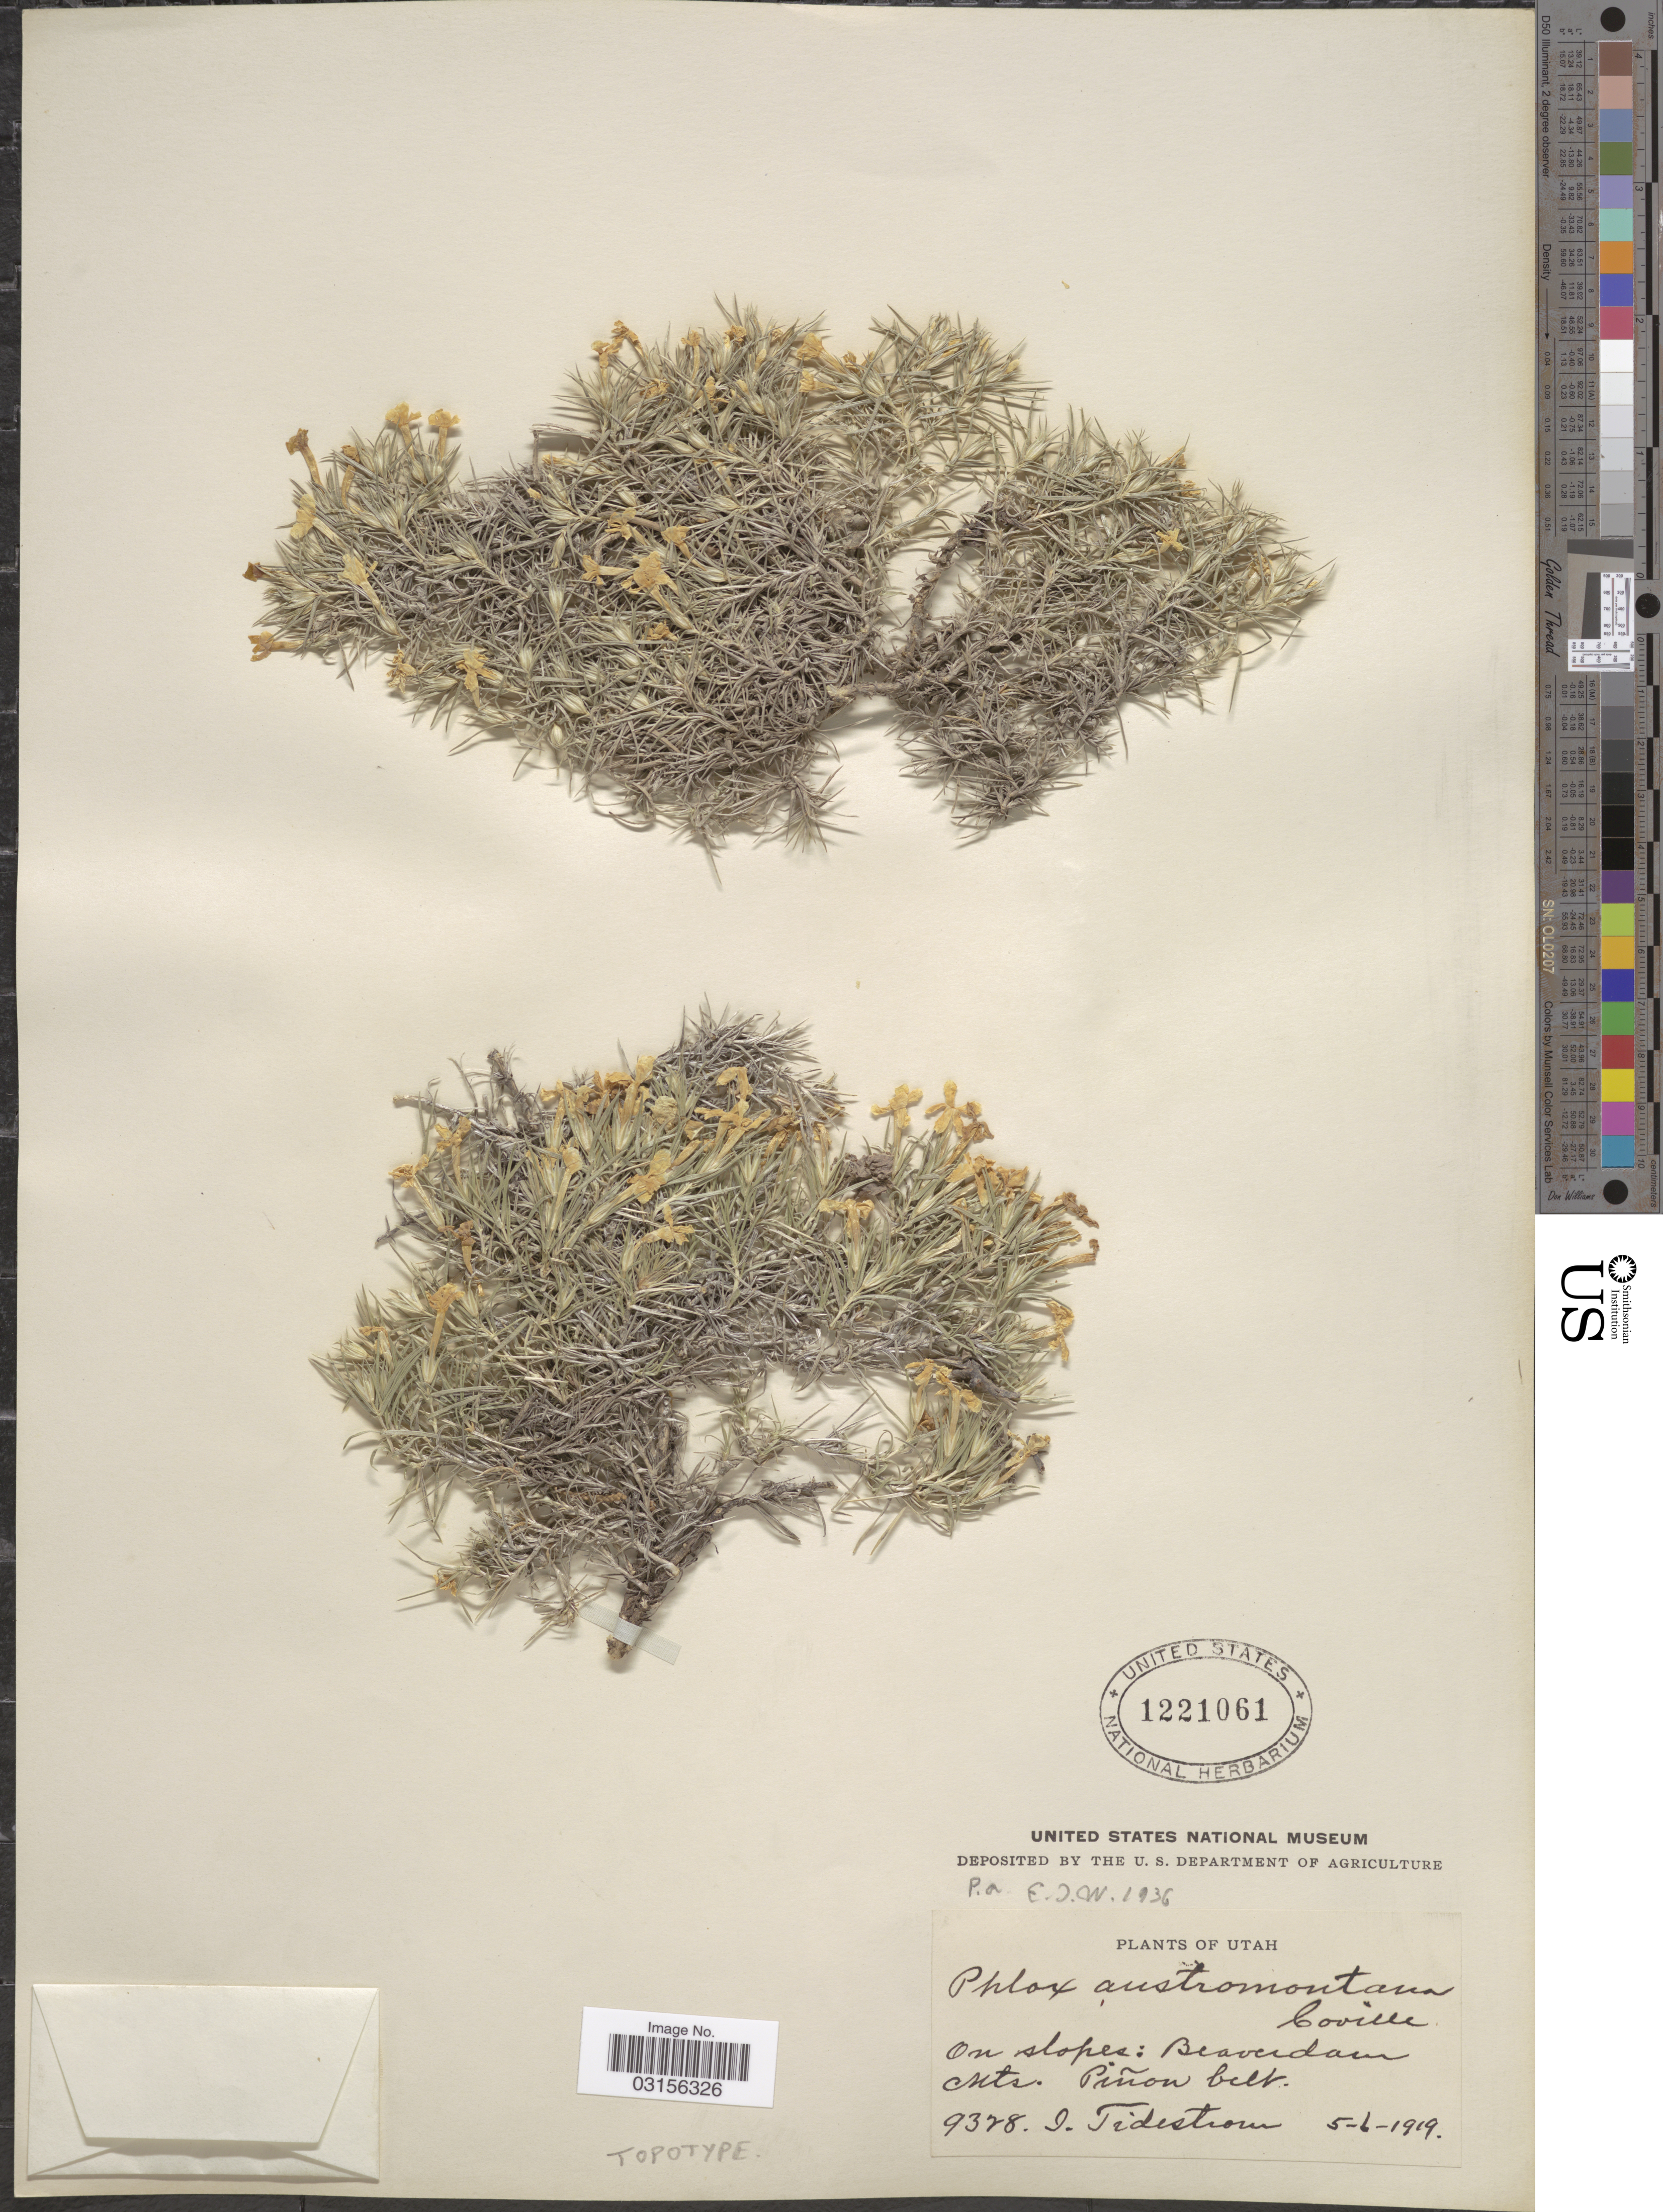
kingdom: Plantae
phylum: Tracheophyta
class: Magnoliopsida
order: Ericales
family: Polemoniaceae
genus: Phlox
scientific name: Phlox austromontana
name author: Coville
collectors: I. F. Tidestrom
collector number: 9328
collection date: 1919-05-06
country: United States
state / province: Utah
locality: On slopes: Beaverdam Mts. Piñon belt.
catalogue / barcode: US 1221061